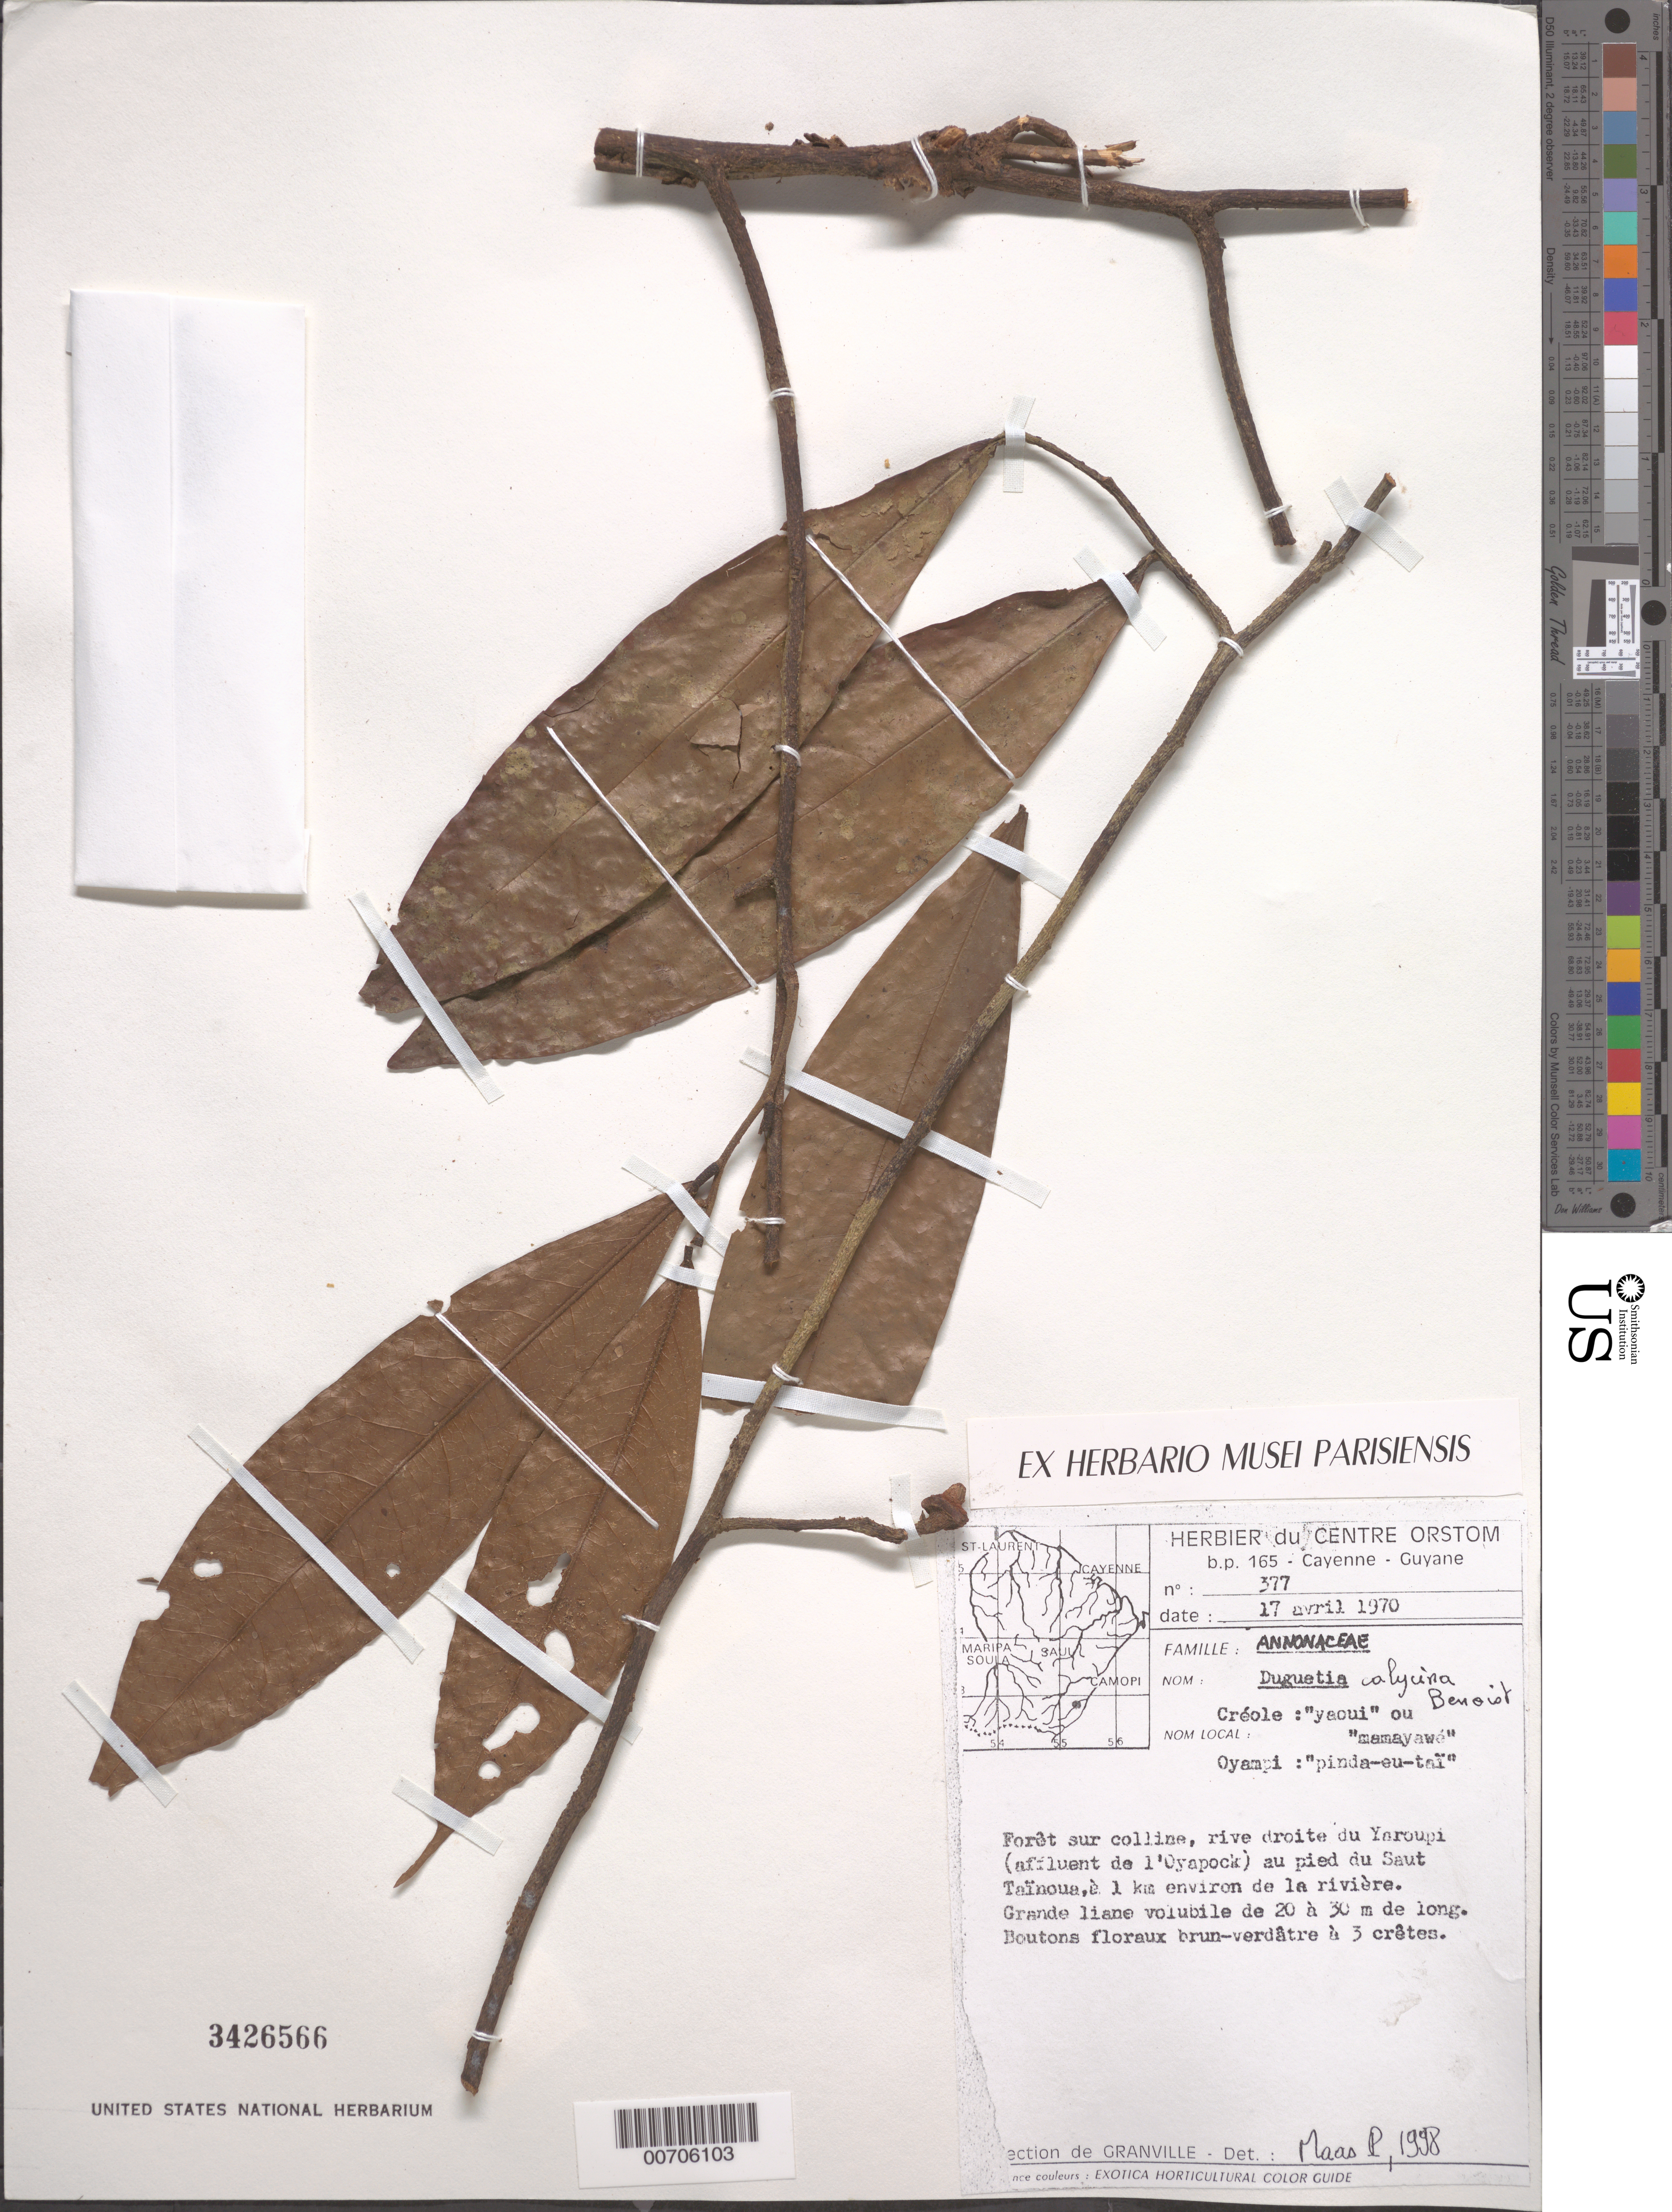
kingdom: Plantae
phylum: Tracheophyta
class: Magnoliopsida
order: Magnoliales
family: Annonaceae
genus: Duguetia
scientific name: Duguetia calycina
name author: Benoist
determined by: Maas, Paul J. M.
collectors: J.-J. de Granville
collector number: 377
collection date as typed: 17-Apr-70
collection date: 1970-04-17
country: French Guiana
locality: Fleuve Yaroupi (affl. de l'Oyapock), au pied du Saut Taïnoua; 1km from river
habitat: Forest on hill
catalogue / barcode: US 3426566